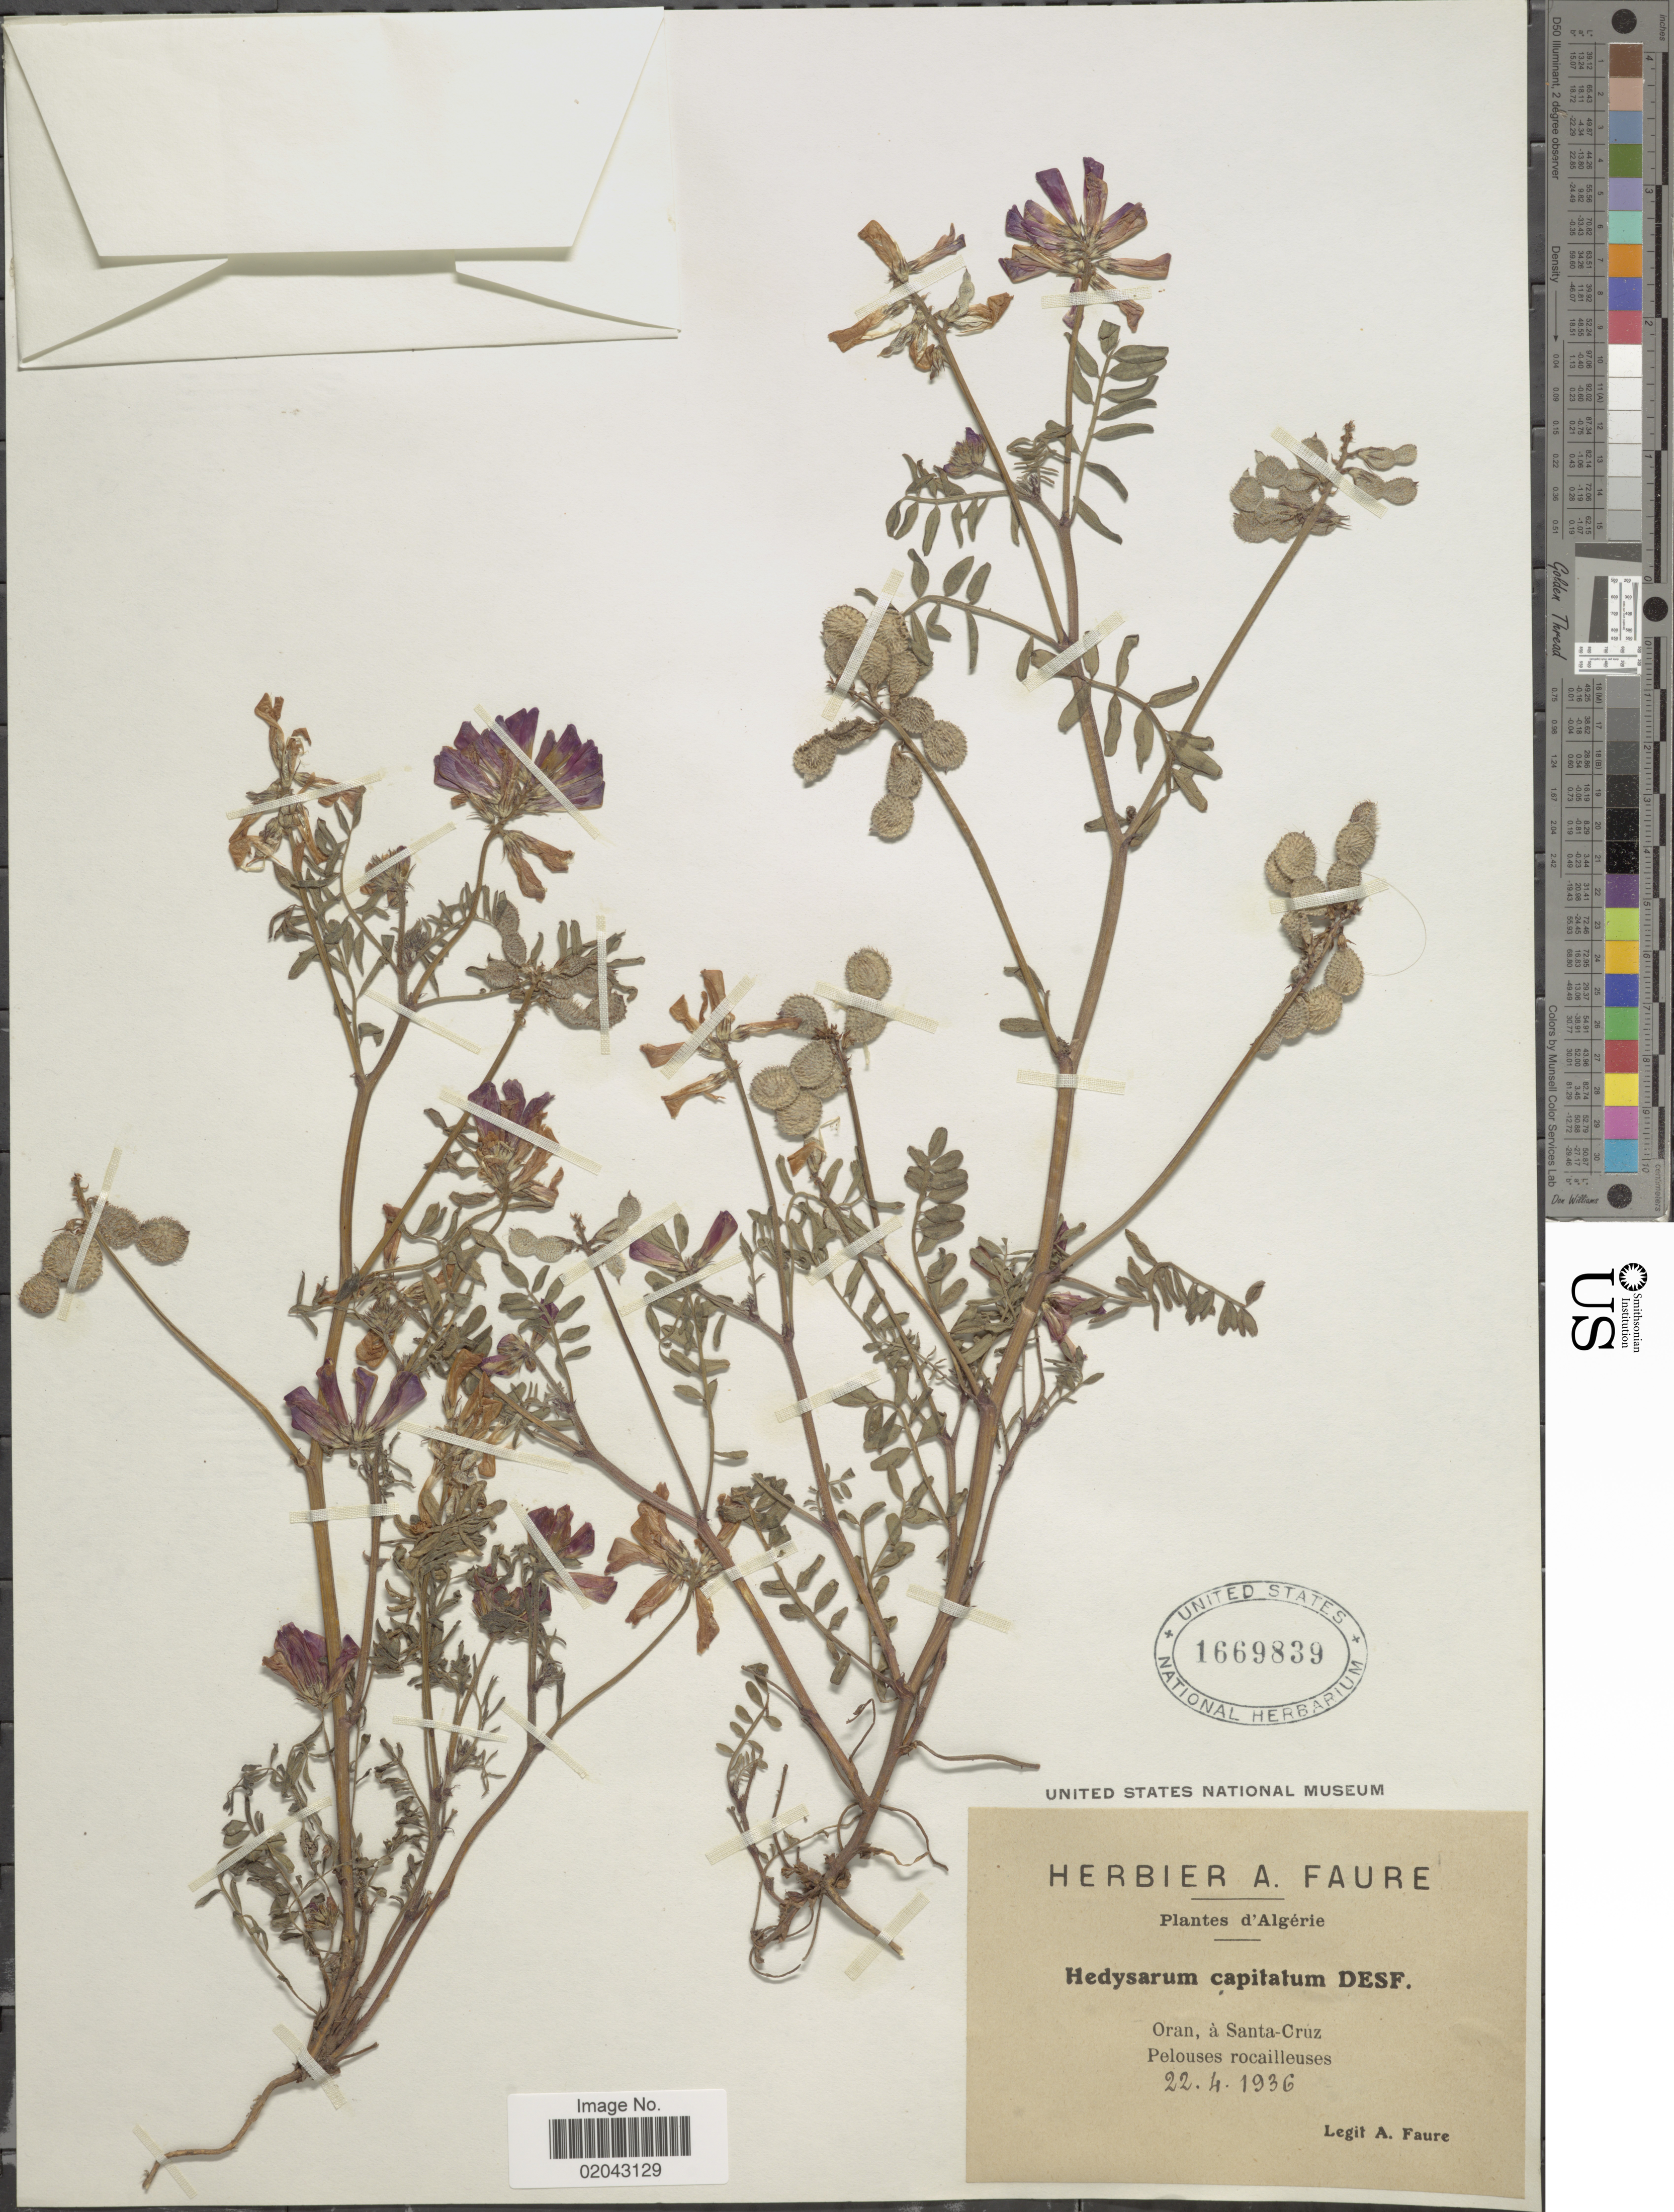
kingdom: Plantae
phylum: Tracheophyta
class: Magnoliopsida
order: Fabales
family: Fabaceae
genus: Hedysarum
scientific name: Hedysarum capitatum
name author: Burm. f.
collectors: A. Faure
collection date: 1936-04-22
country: Algeria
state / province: Oran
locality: P'Algerie, Oran, a Santa-Cruz, Pelouses rocailleuses.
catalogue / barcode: US 1669839